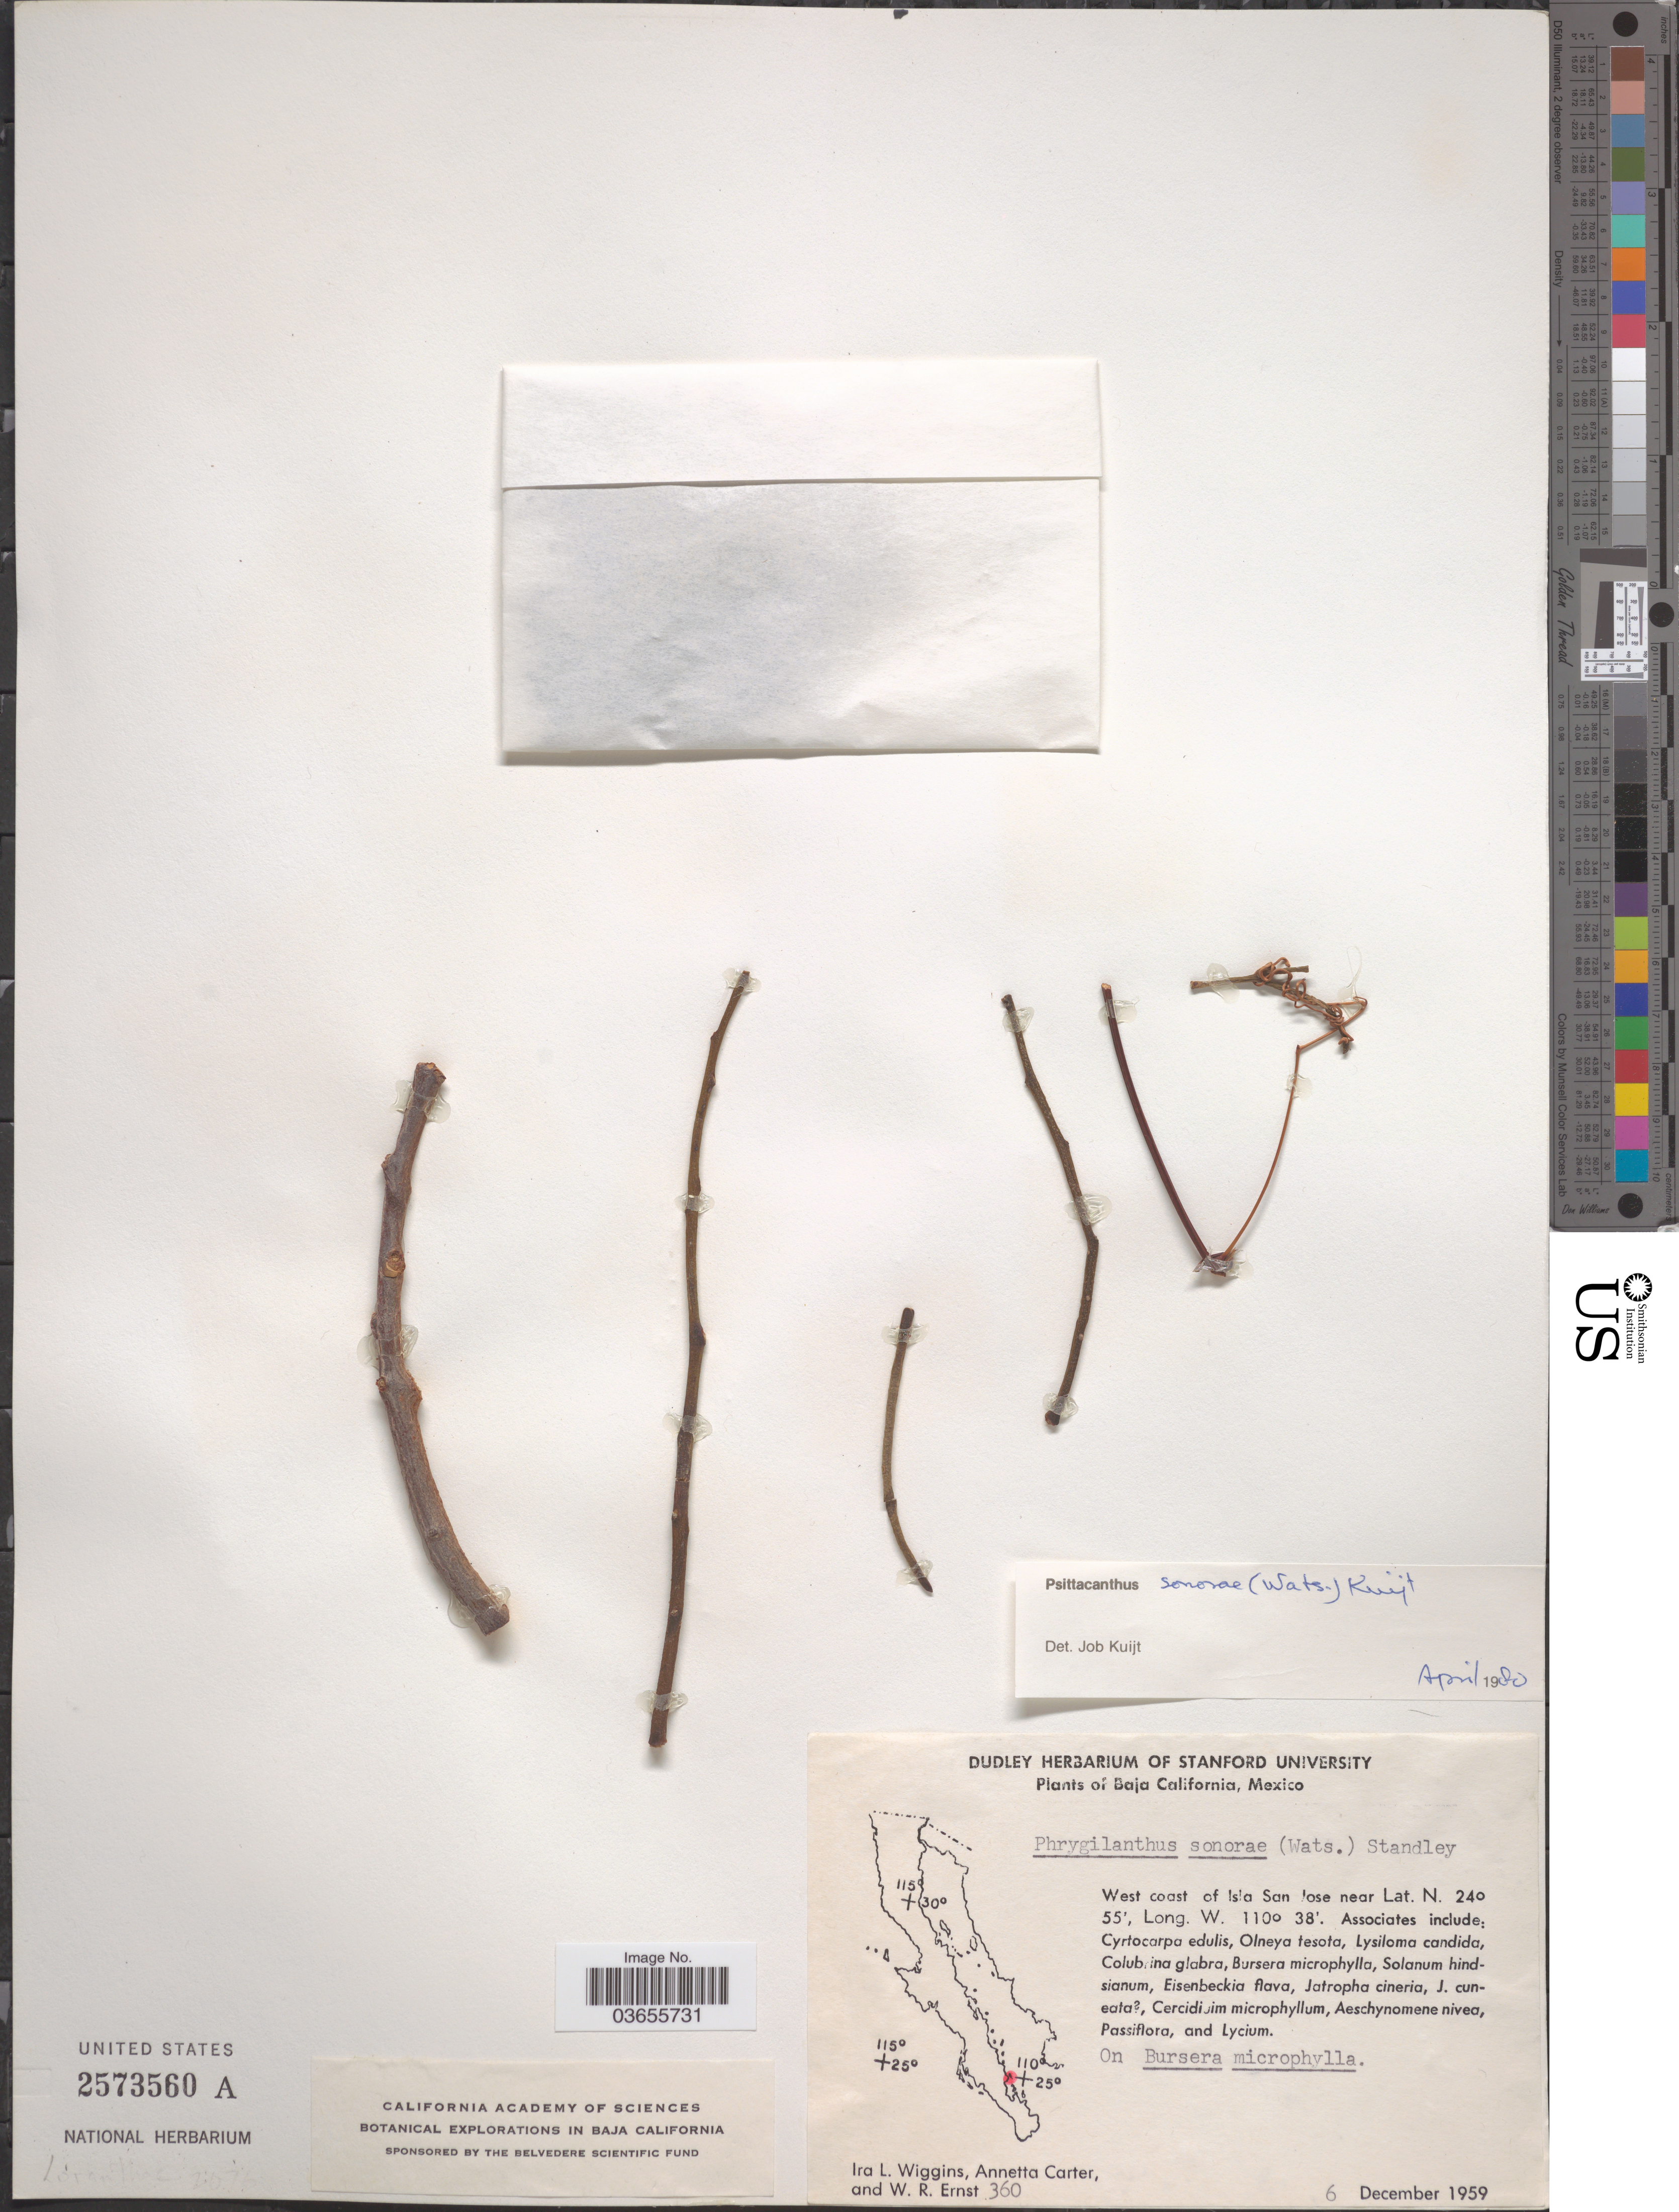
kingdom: Plantae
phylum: Tracheophyta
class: Magnoliopsida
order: Santalales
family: Loranthaceae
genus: Psittacanthus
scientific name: Psittacanthus sonorae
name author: (S. Watson) Kuijt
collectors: I. L. Wiggins, A. Carter & W. R. Ernst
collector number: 360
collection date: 1959-12-06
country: Mexico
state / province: Baja California Sur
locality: West coast of Isla San Jose.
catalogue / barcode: US 2573560A